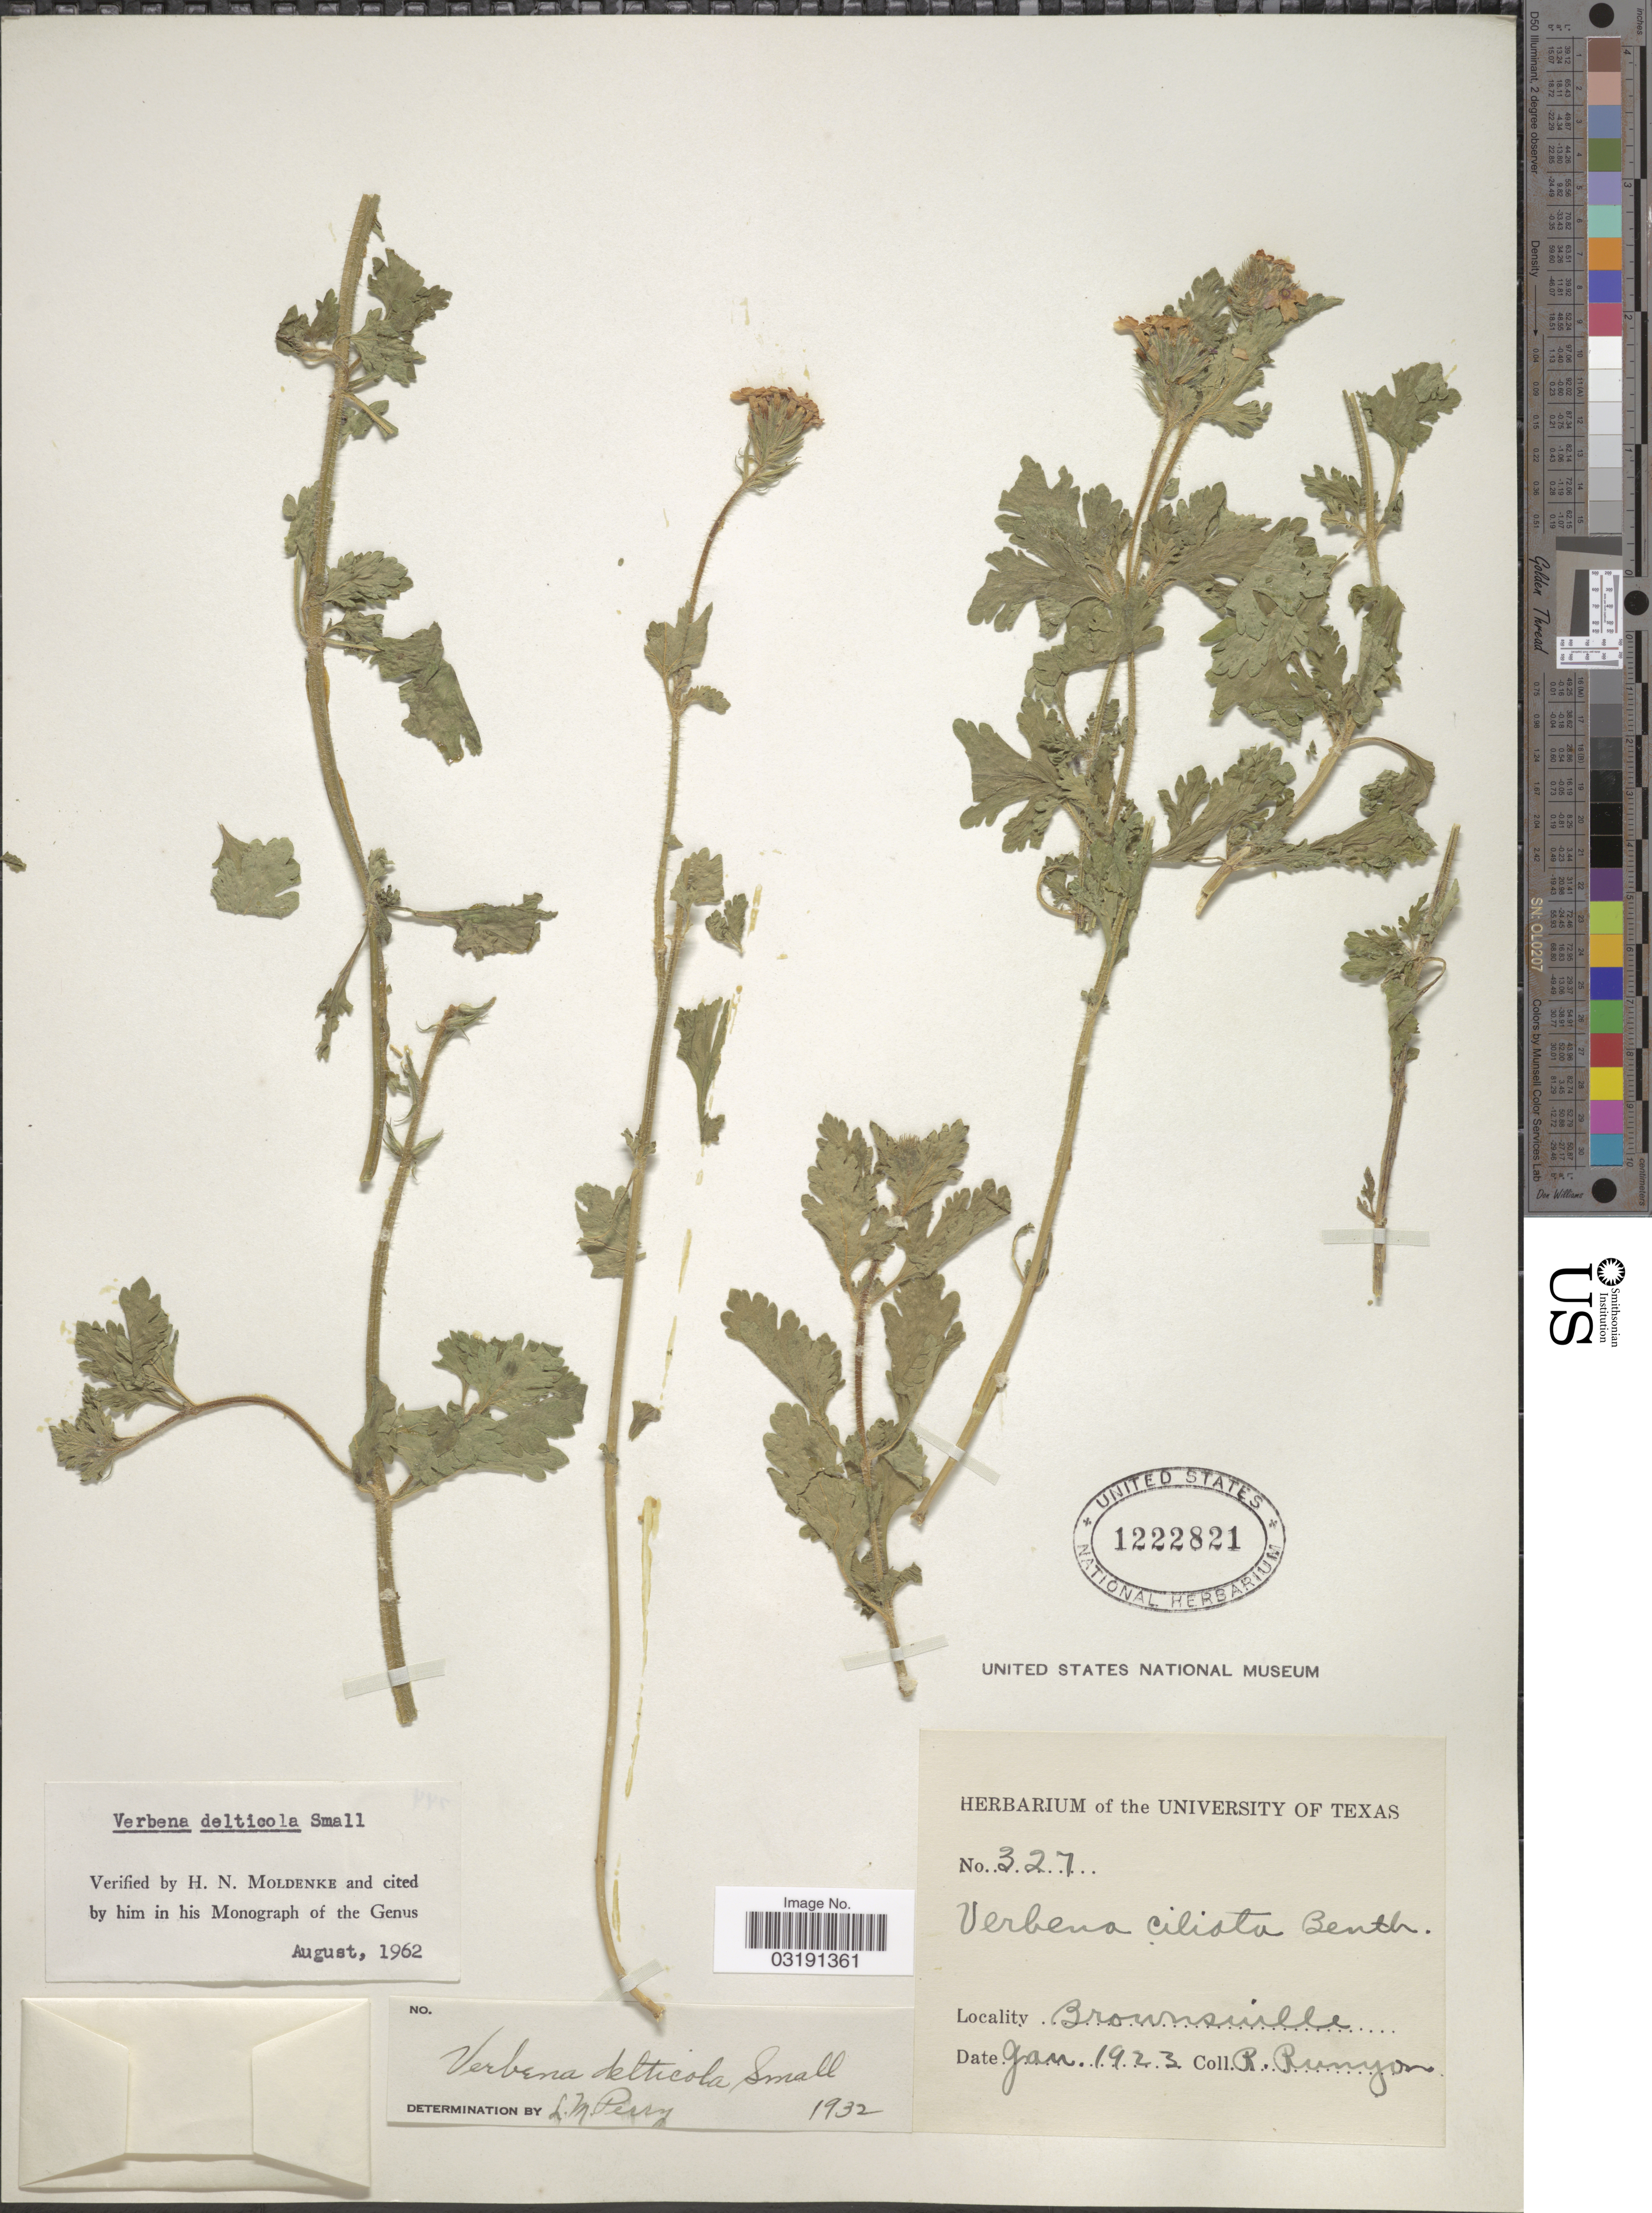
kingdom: Plantae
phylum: Tracheophyta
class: Magnoliopsida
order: Lamiales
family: Verbenaceae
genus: Verbena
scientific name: Verbena delticola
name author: Small ex Perry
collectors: R. Runyon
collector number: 327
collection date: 1923-01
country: United States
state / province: Texas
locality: Brownsville.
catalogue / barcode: US 1222821